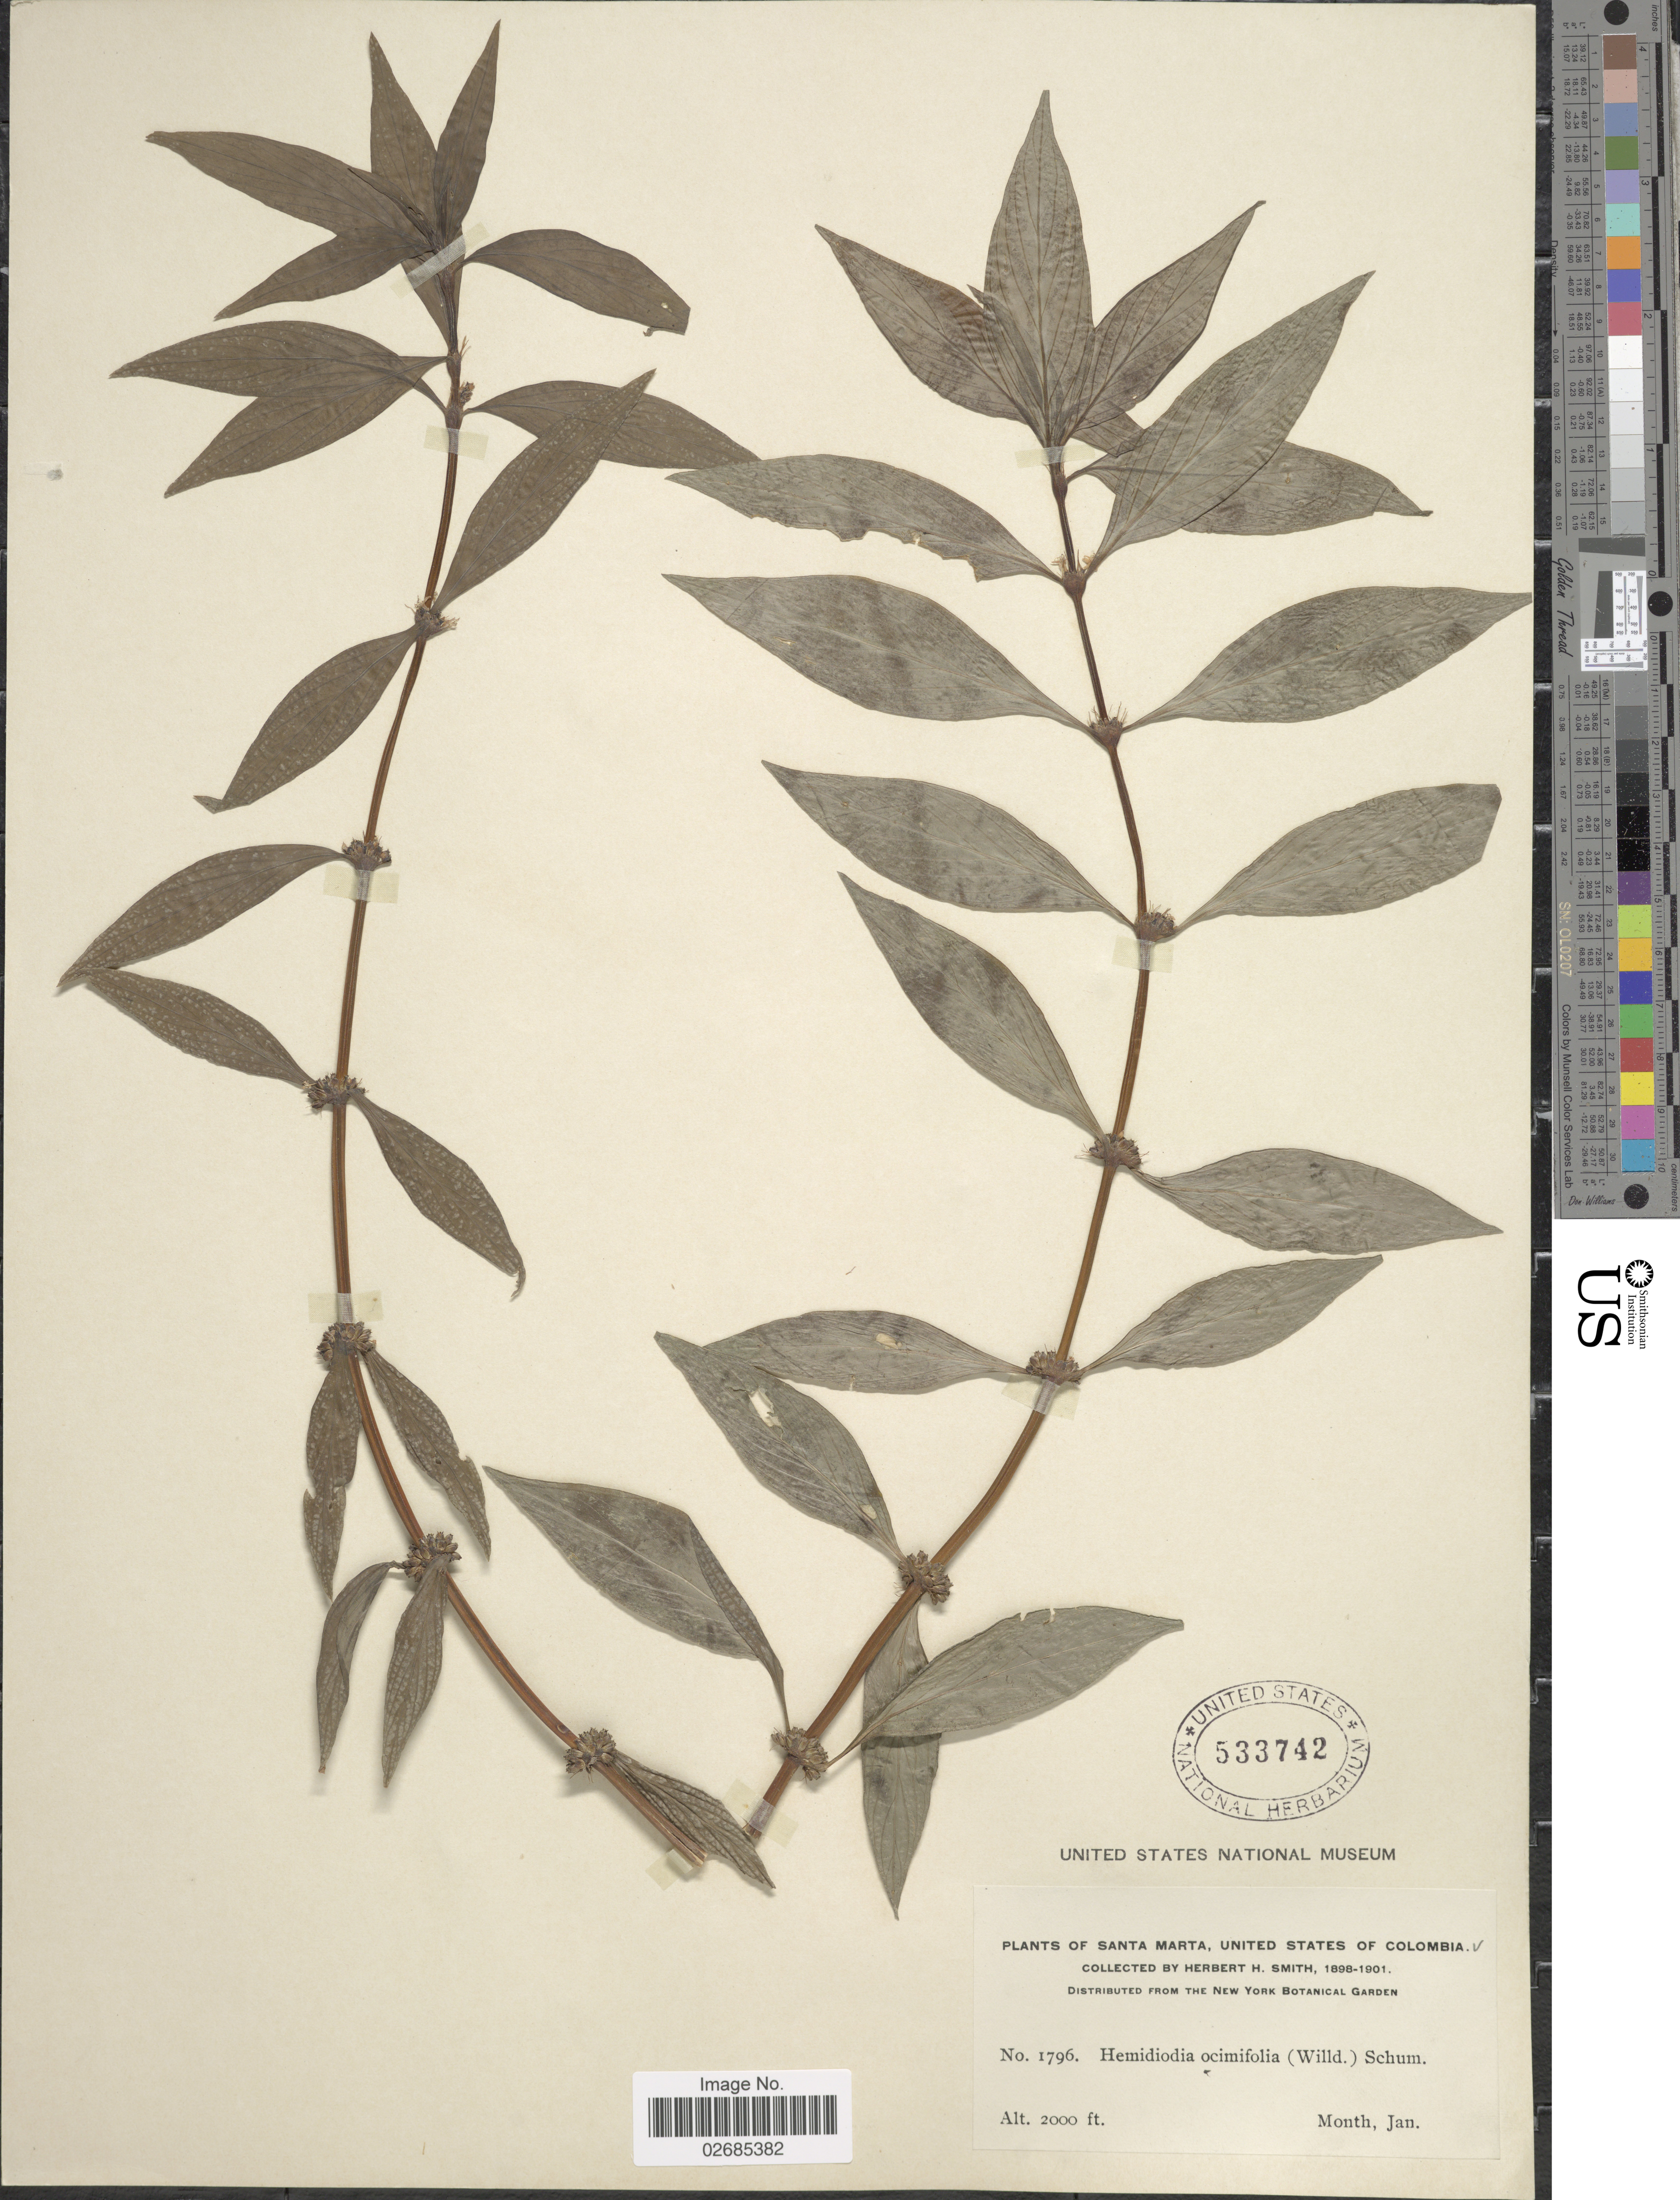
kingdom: Plantae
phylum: Tracheophyta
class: Magnoliopsida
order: Gentianales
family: Rubiaceae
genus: Hemidiodia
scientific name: Hemidiodia ocimifolia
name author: (Willd.) K. Schum.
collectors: Herbert H. Smith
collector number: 1796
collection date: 1898-01/1901-01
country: Colombia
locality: Santa Marta, United States of Columbia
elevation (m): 610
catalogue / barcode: US 533742